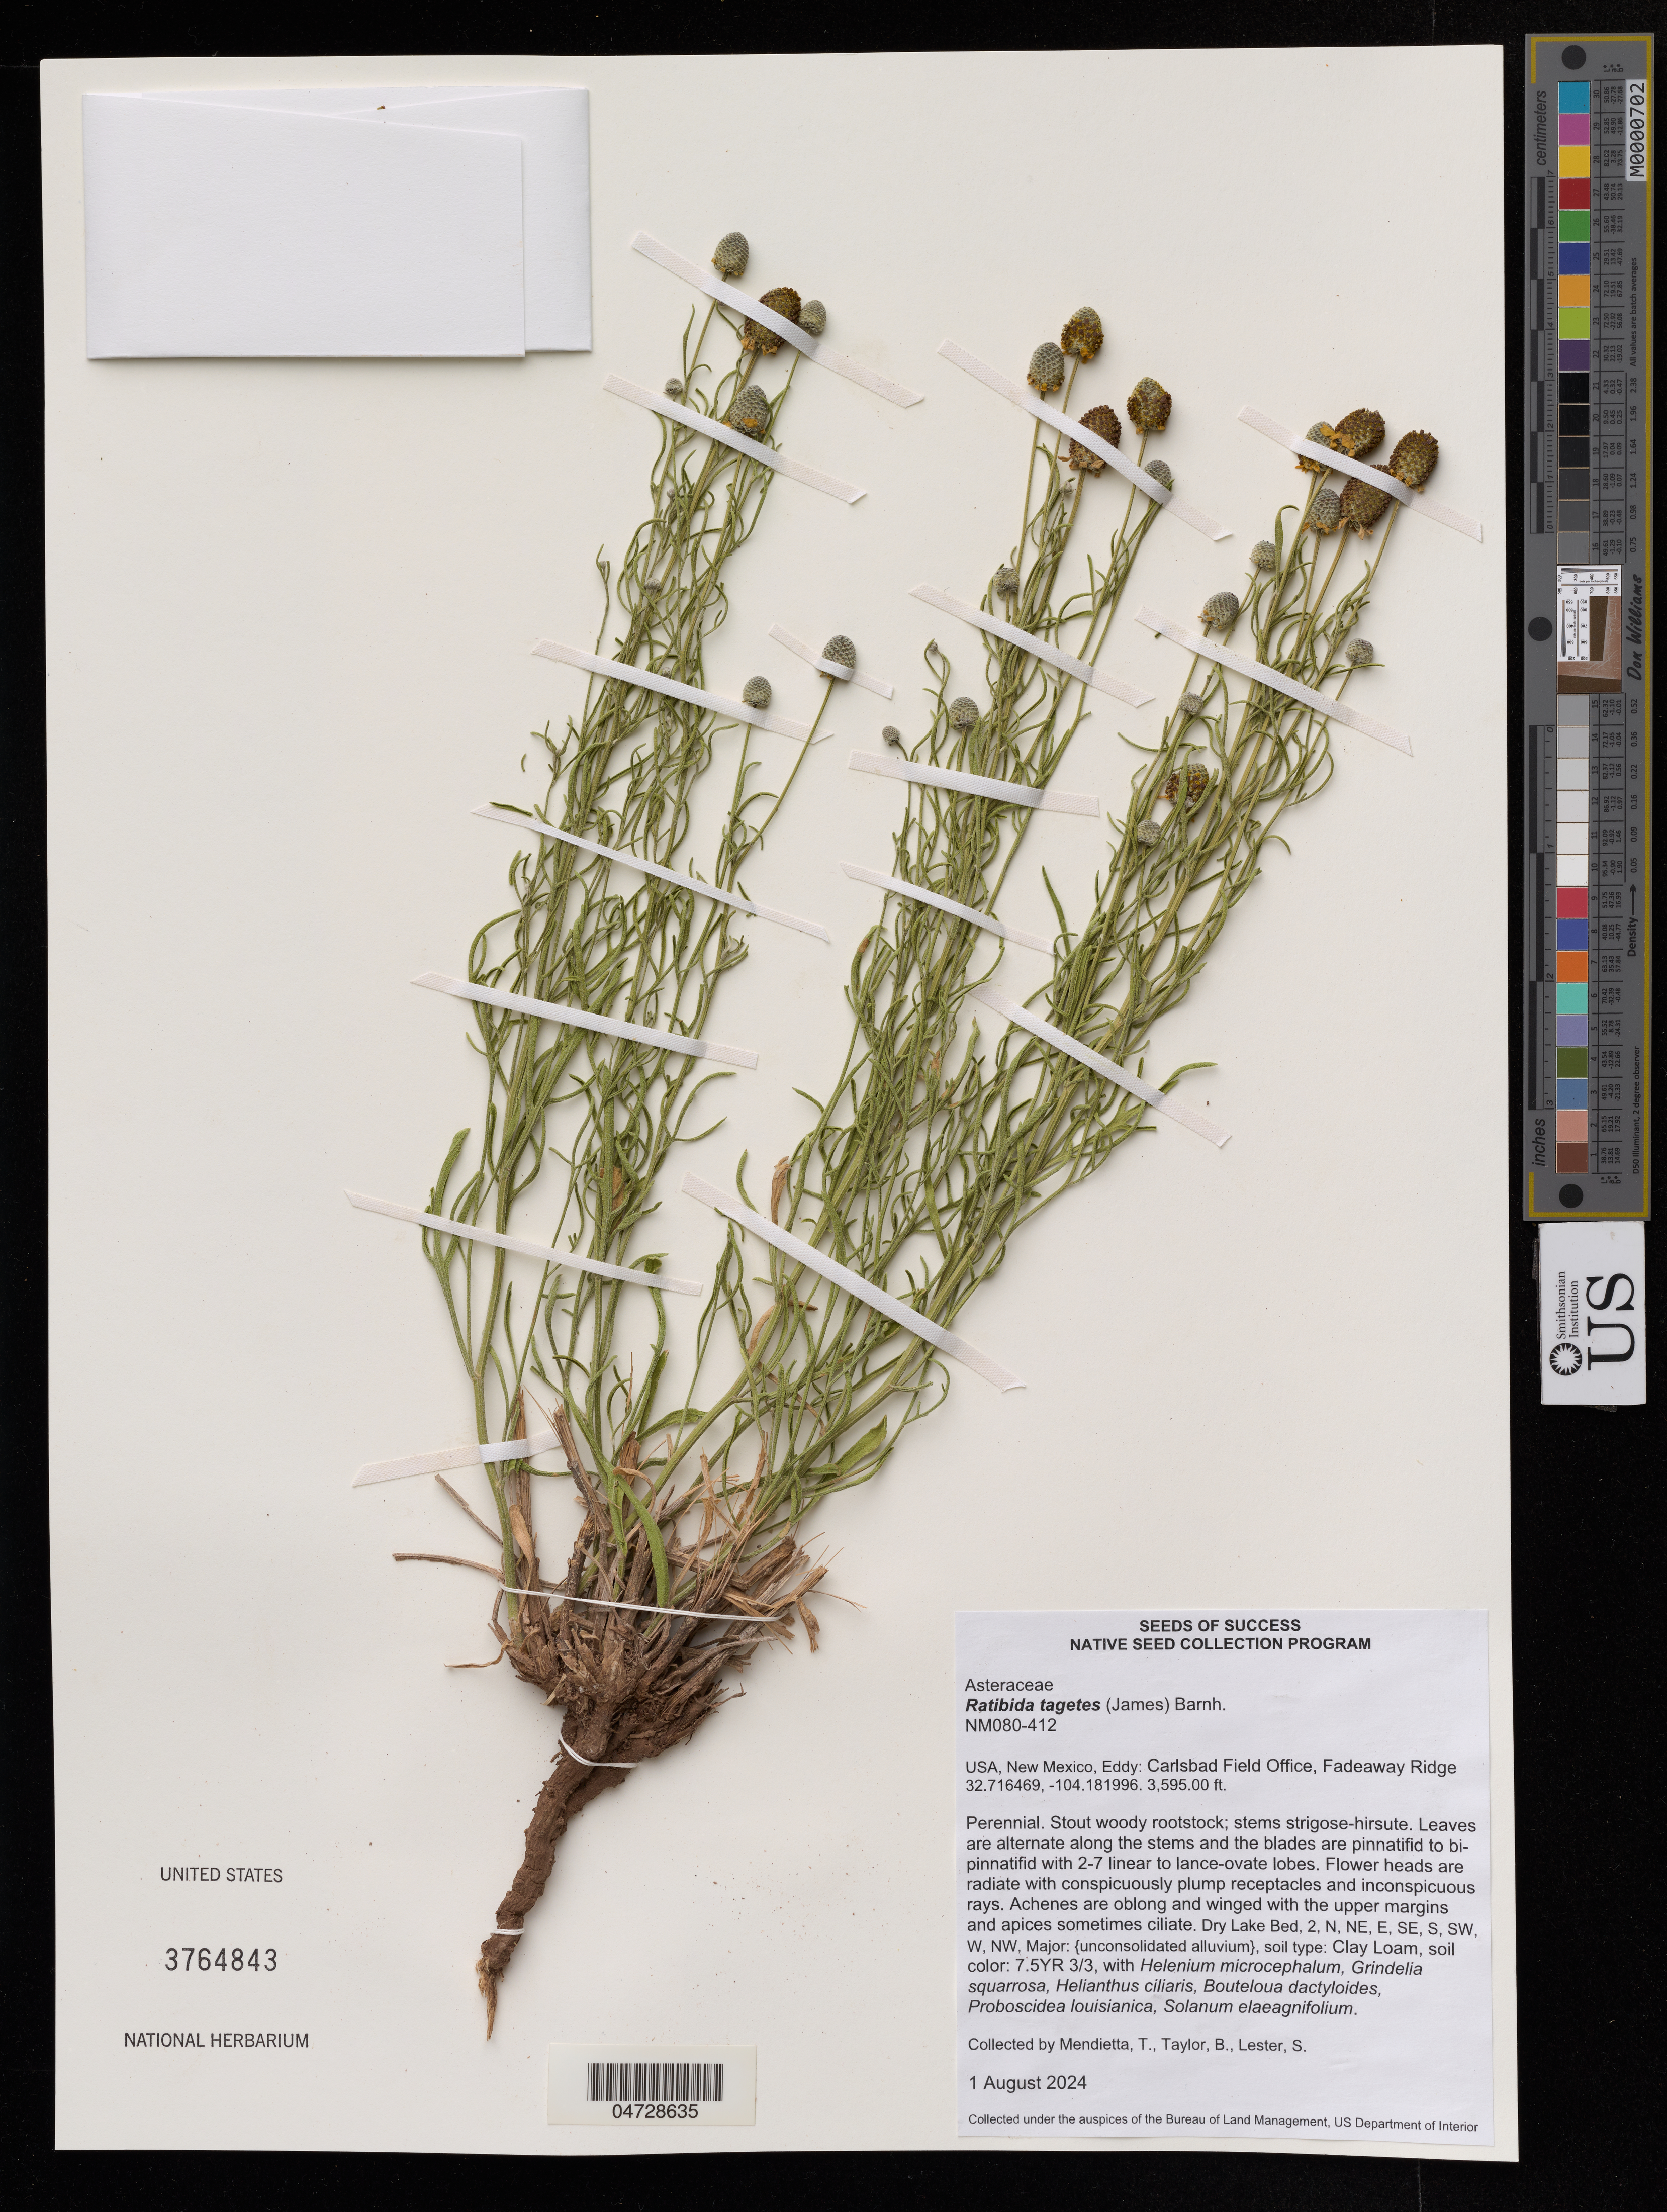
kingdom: Plantae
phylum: Tracheophyta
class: Magnoliopsida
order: Asterales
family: Asteraceae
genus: Ratibida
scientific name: Ratibida tagetes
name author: (James) Barnhart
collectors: T. Mendietta & B. Taylor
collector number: NM080-412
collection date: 2024-08-01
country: United States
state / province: New Mexico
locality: Eddy: Carlsbad Field Office, Fadeaway Ridge.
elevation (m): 1096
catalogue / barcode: US 3764843